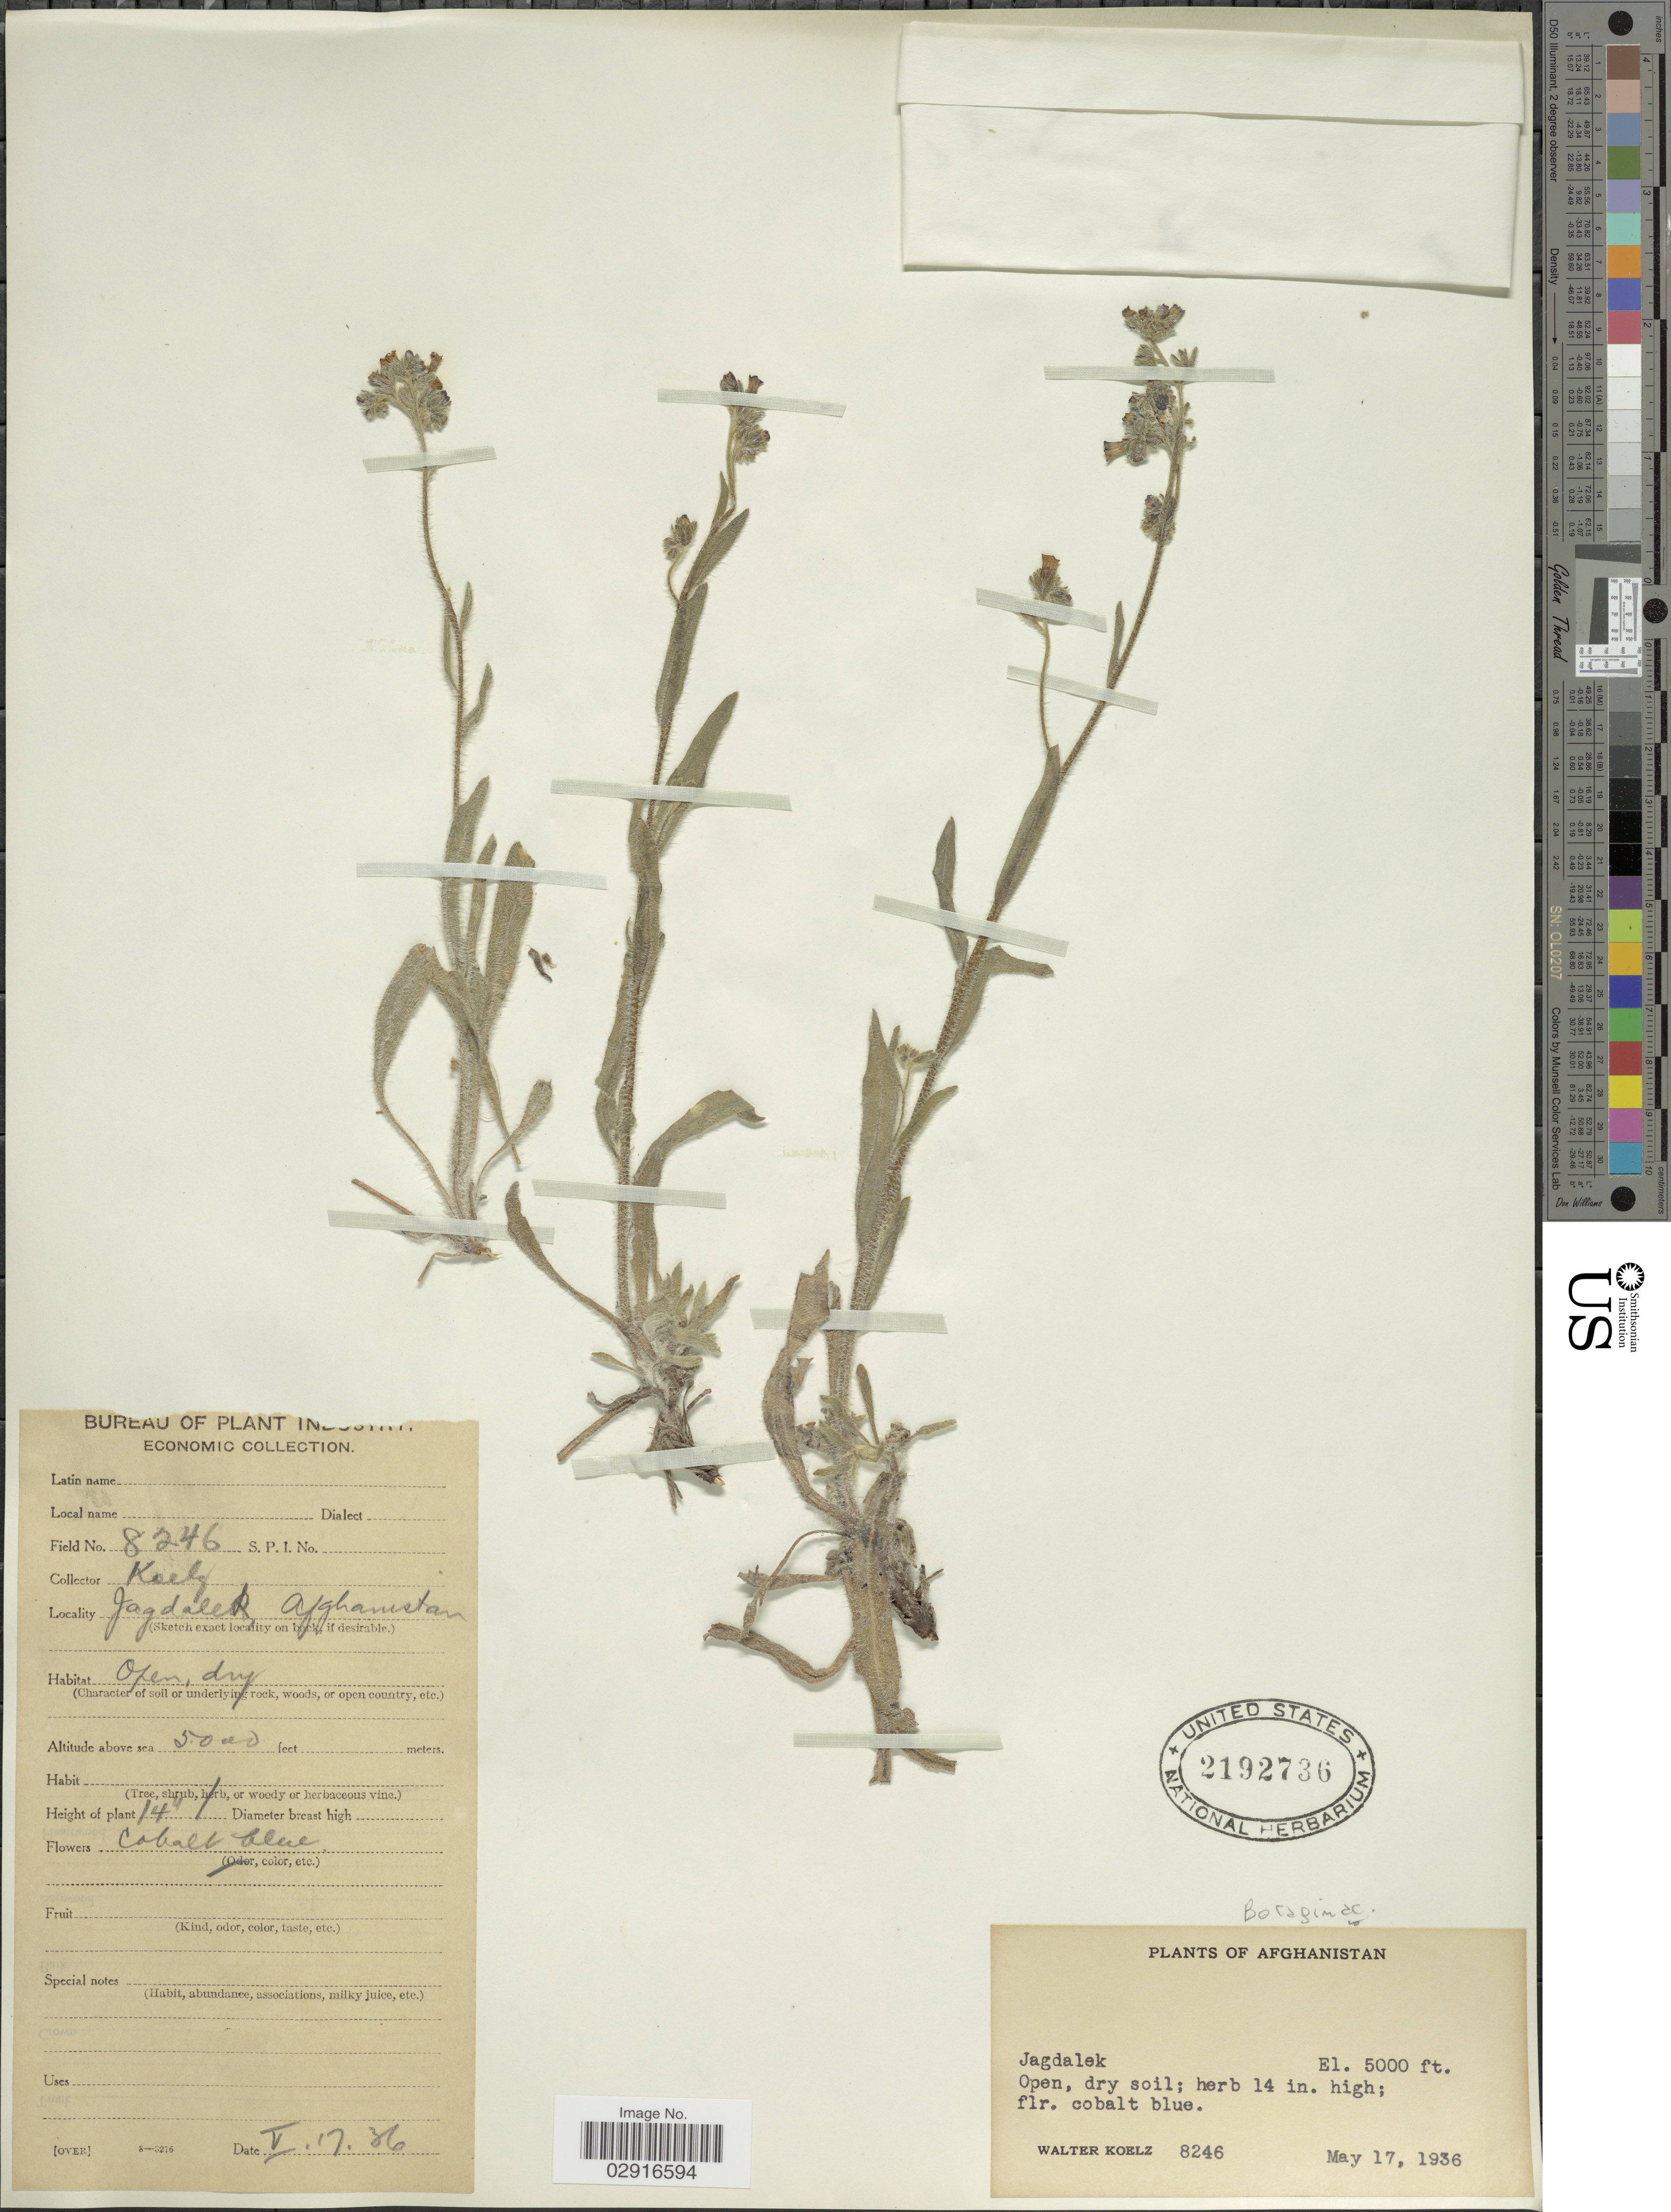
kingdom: Plantae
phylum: Tracheophyta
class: Magnoliopsida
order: Boraginales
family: Boraginaceae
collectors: W. N. Koelz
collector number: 8246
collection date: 1936-05-17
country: Afghanistan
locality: Jagdalek.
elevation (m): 1524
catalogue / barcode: US 2192736